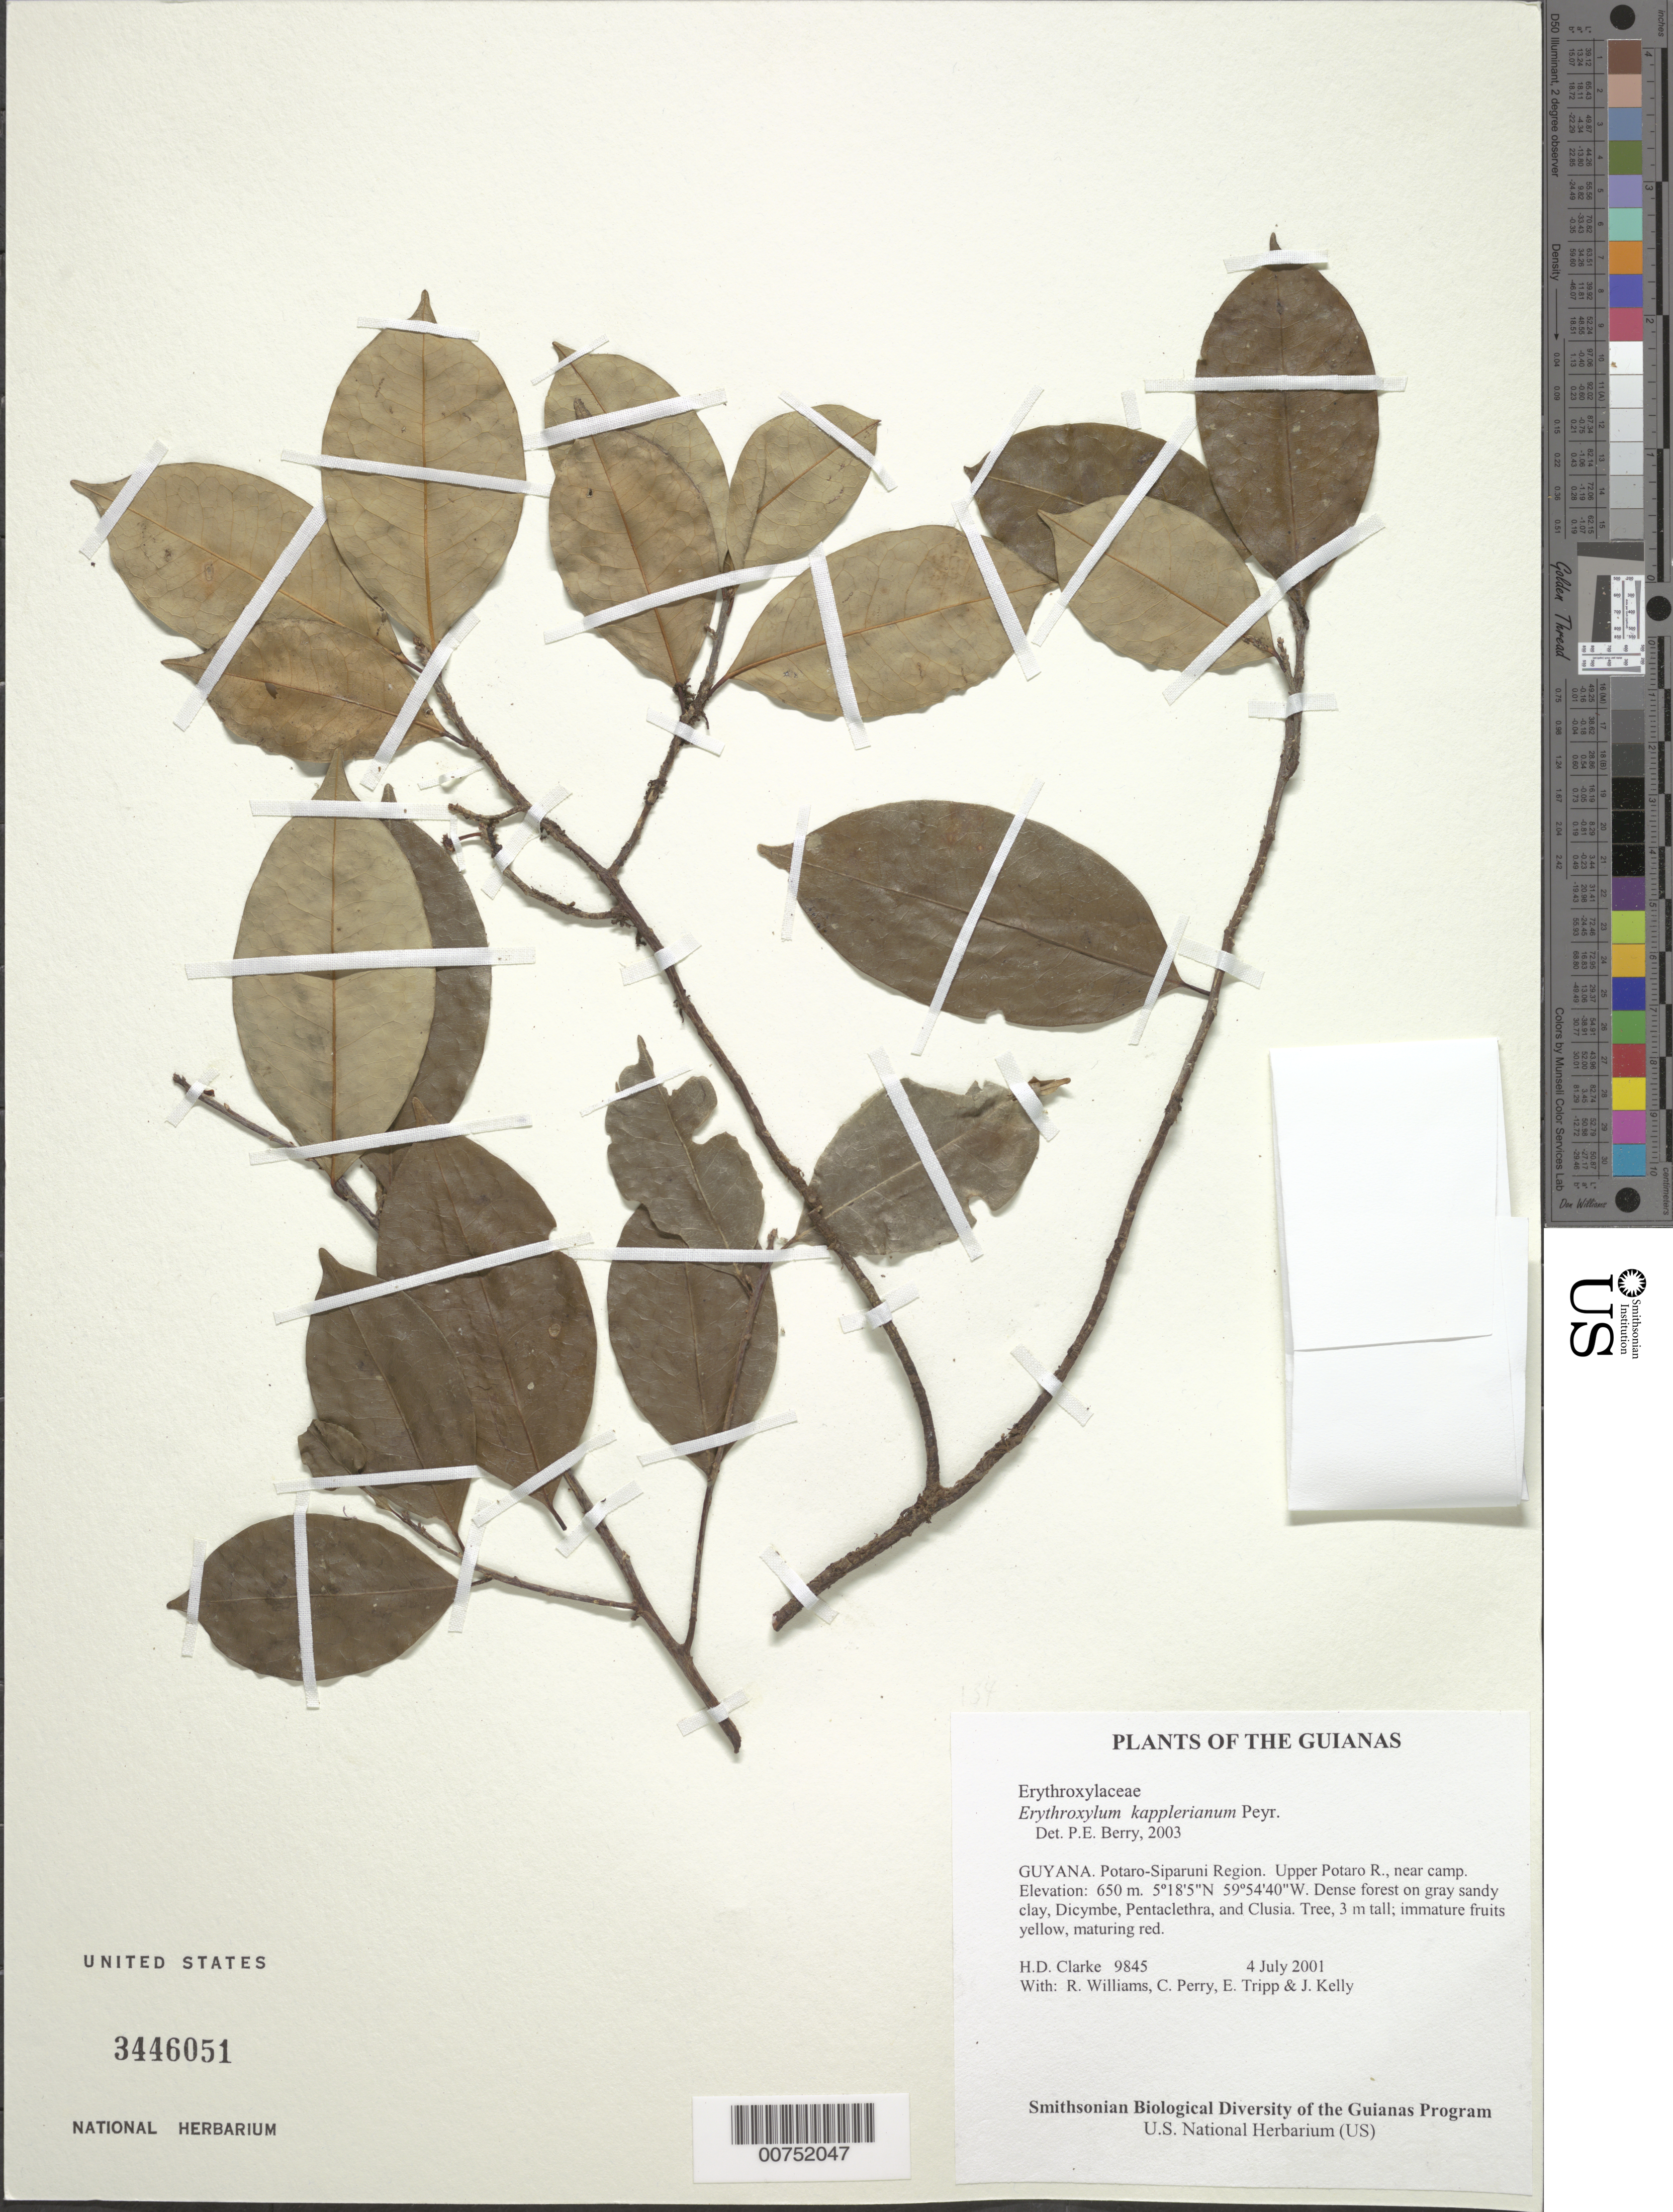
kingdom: Plantae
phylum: Tracheophyta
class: Magnoliopsida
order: Malpighiales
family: Erythroxylaceae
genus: Erythroxylum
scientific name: Erythroxylum kapplerianum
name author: Peyr.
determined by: Berry, P. E., (WIS), University of Wisconsin - Madison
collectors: H. D. Clarke, R. Williams, C. Perry, E. Tripp & J. Kelly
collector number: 9845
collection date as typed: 4 July 2001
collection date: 2001-07-04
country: Guyana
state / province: Potaro-Siparuni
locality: Upper Potaro R., near camp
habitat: Dense forest on gray sandy clay, Dicymbe, Pentaclethra, and Clusia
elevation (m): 650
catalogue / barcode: US 3446051